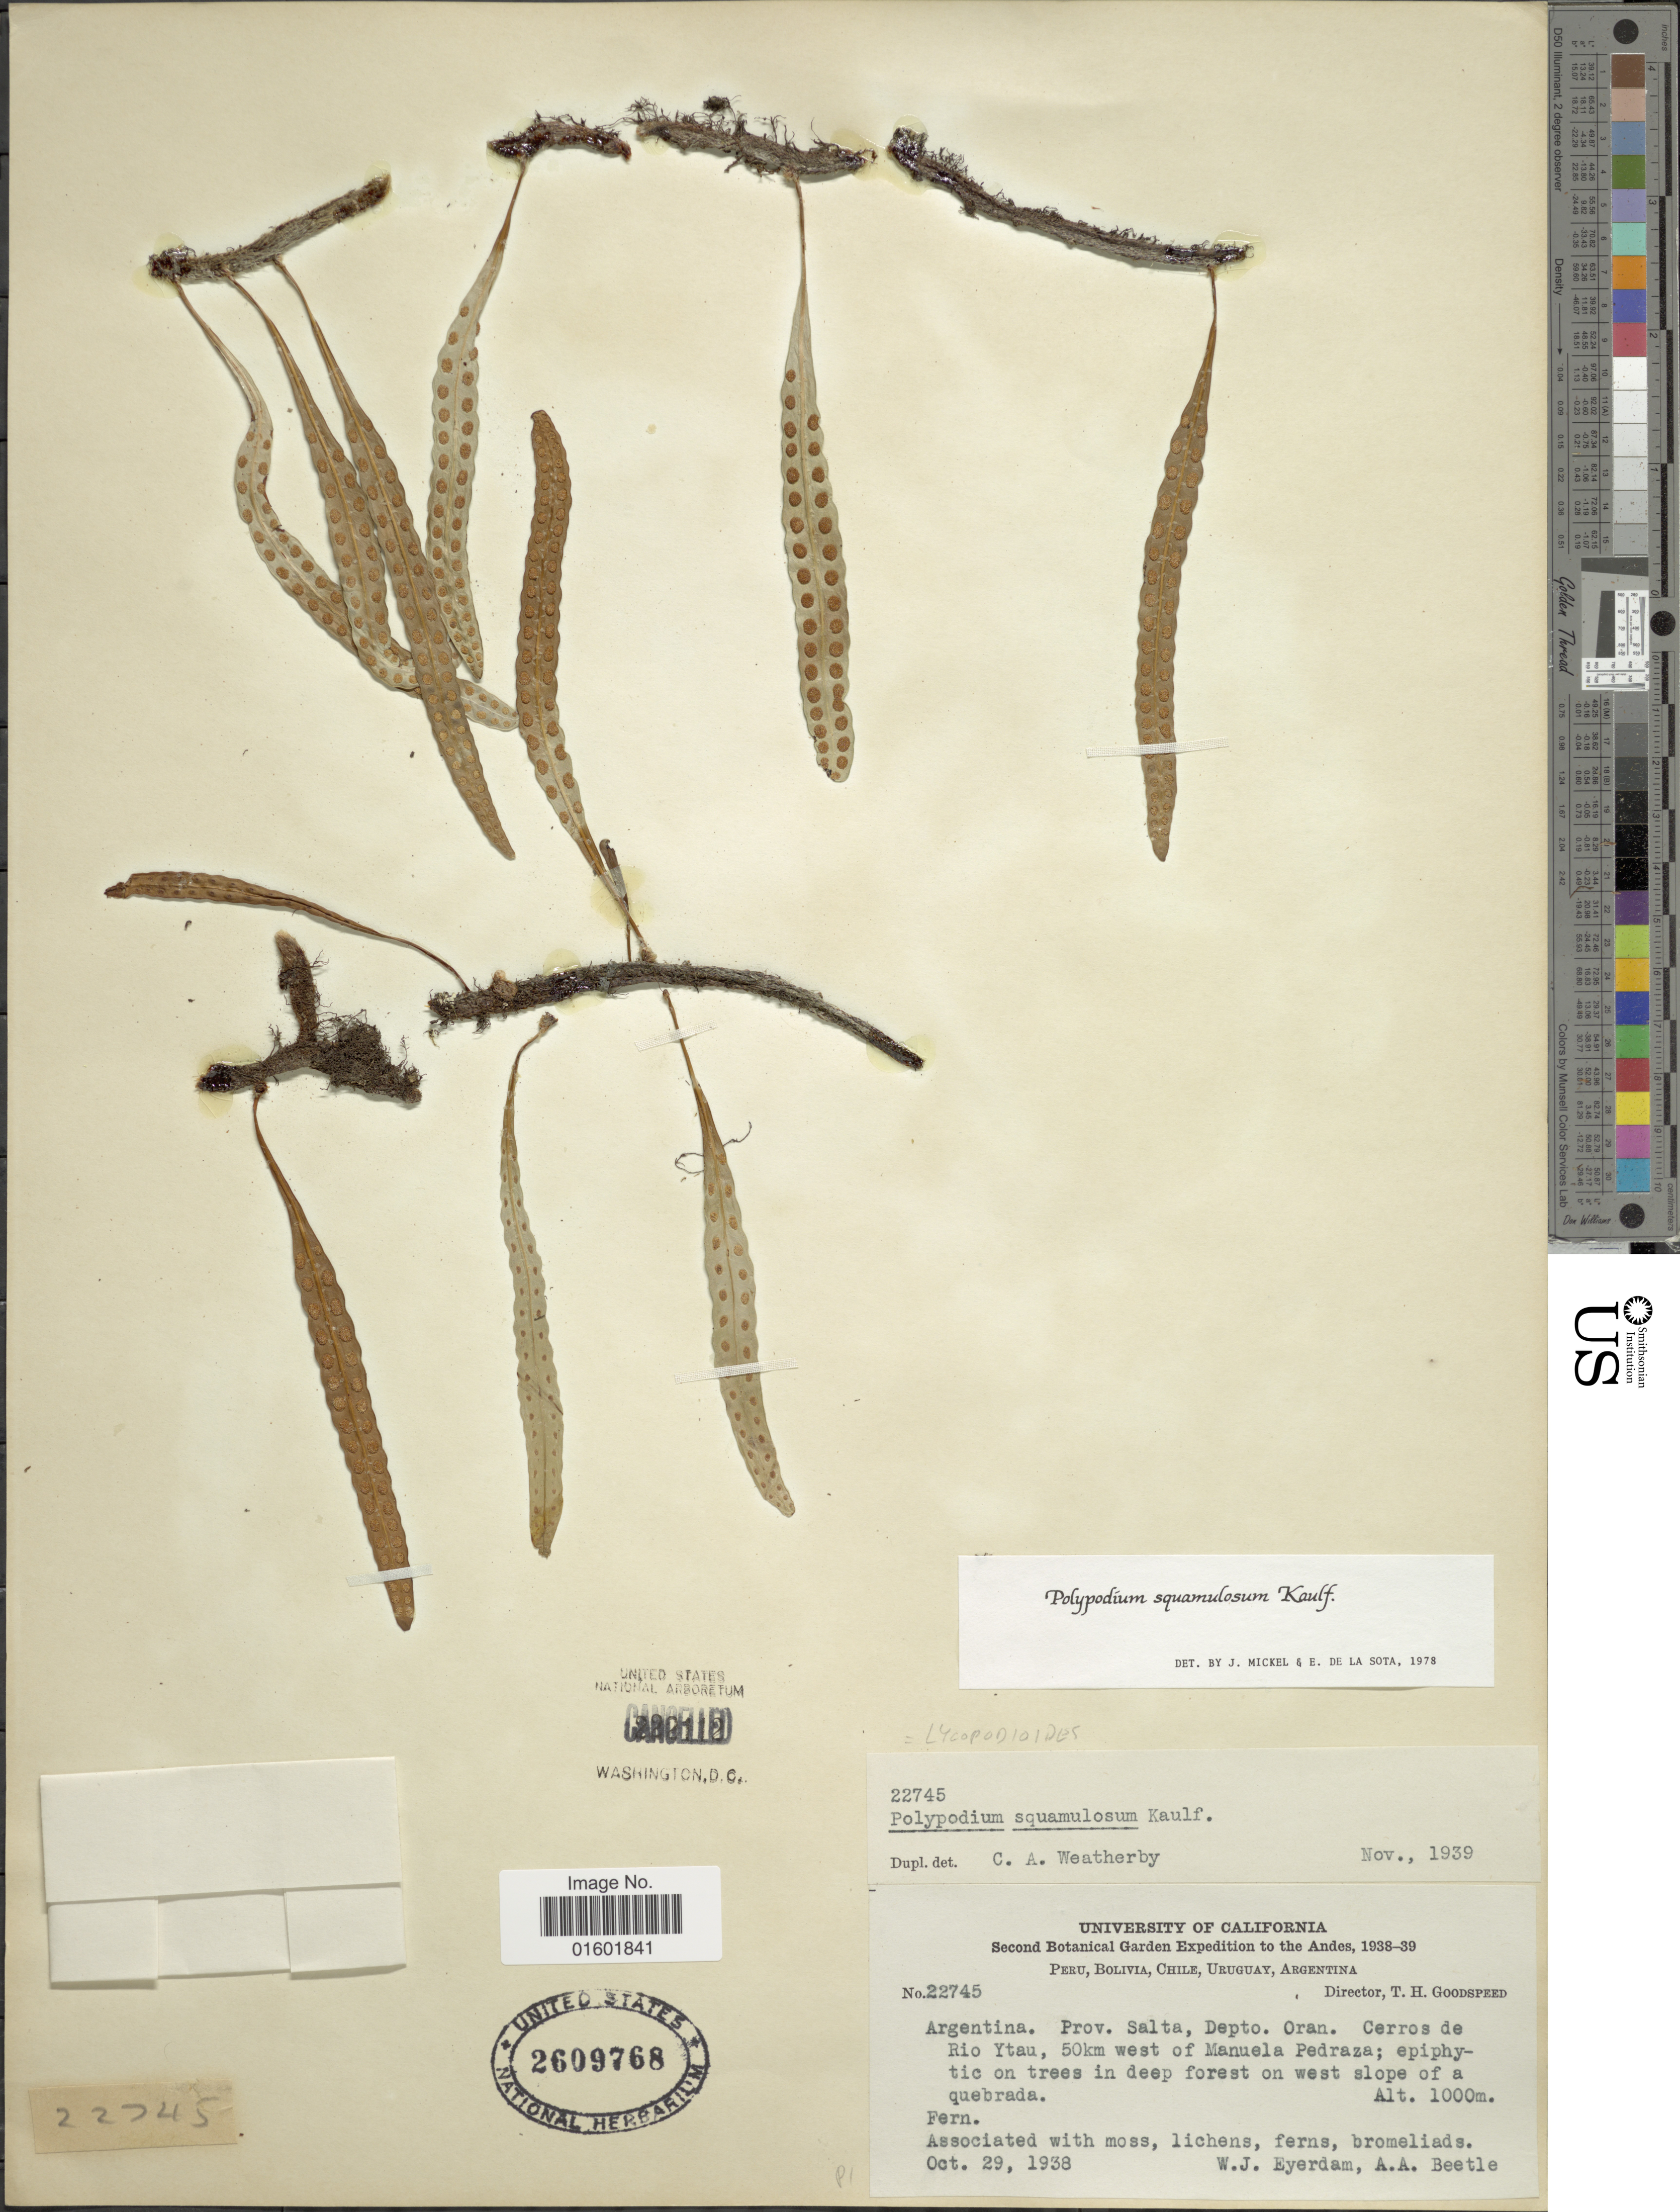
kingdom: Plantae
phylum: Tracheophyta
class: Polypodiopsida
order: Polypodiales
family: Polypodiaceae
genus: Microgramma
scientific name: Microgramma squamulosa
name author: (Kaulf.) Sota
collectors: W. J. Eyerdam & A. A. Beetle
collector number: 22745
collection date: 1938-10-29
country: Argentina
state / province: Salta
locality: Depto. Oran. Cerros de Rio Ytau, 50 km west of Manuela Pedraza; epiphytic on trees in deep forest on west slope of a quebrada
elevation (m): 1000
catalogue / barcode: US 2609768